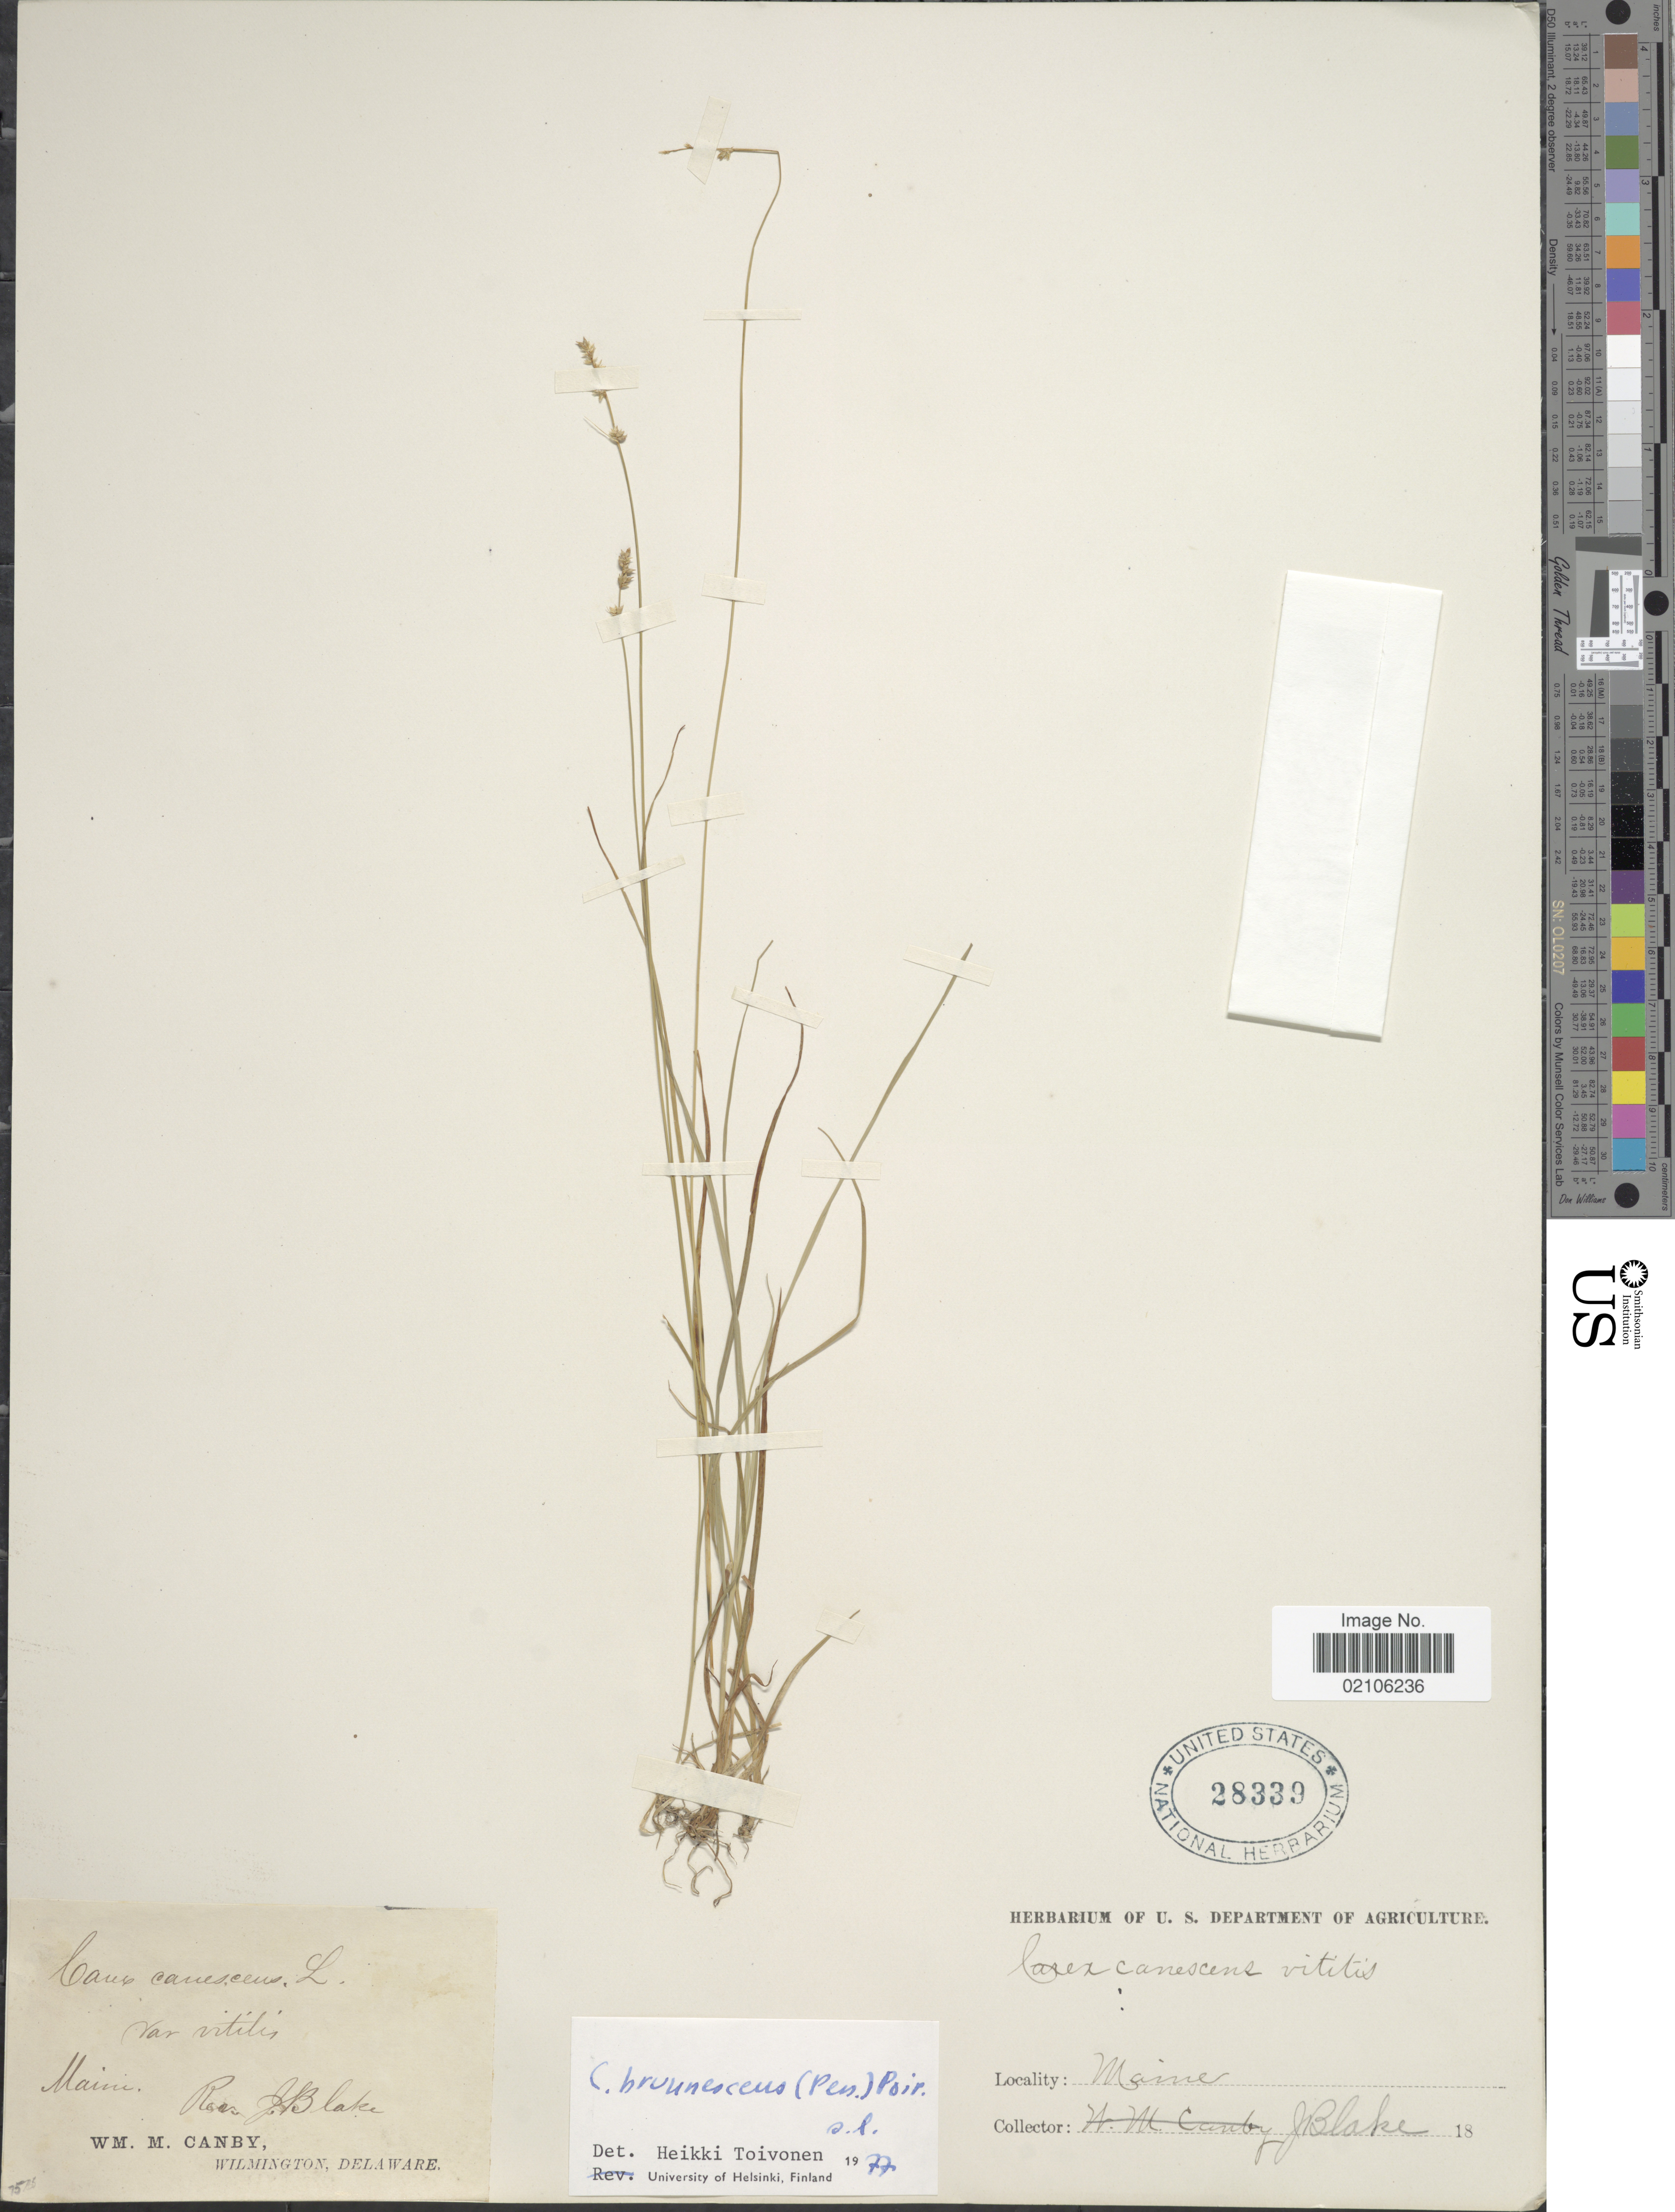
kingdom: Plantae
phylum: Tracheophyta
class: Liliopsida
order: Poales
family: Cyperaceae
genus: Carex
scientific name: Carex brunnescens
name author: (Pers.) Poir.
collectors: J. Blake & W. M. Canby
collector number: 7523?*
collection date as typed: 18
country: United States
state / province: Maine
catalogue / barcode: US 28339